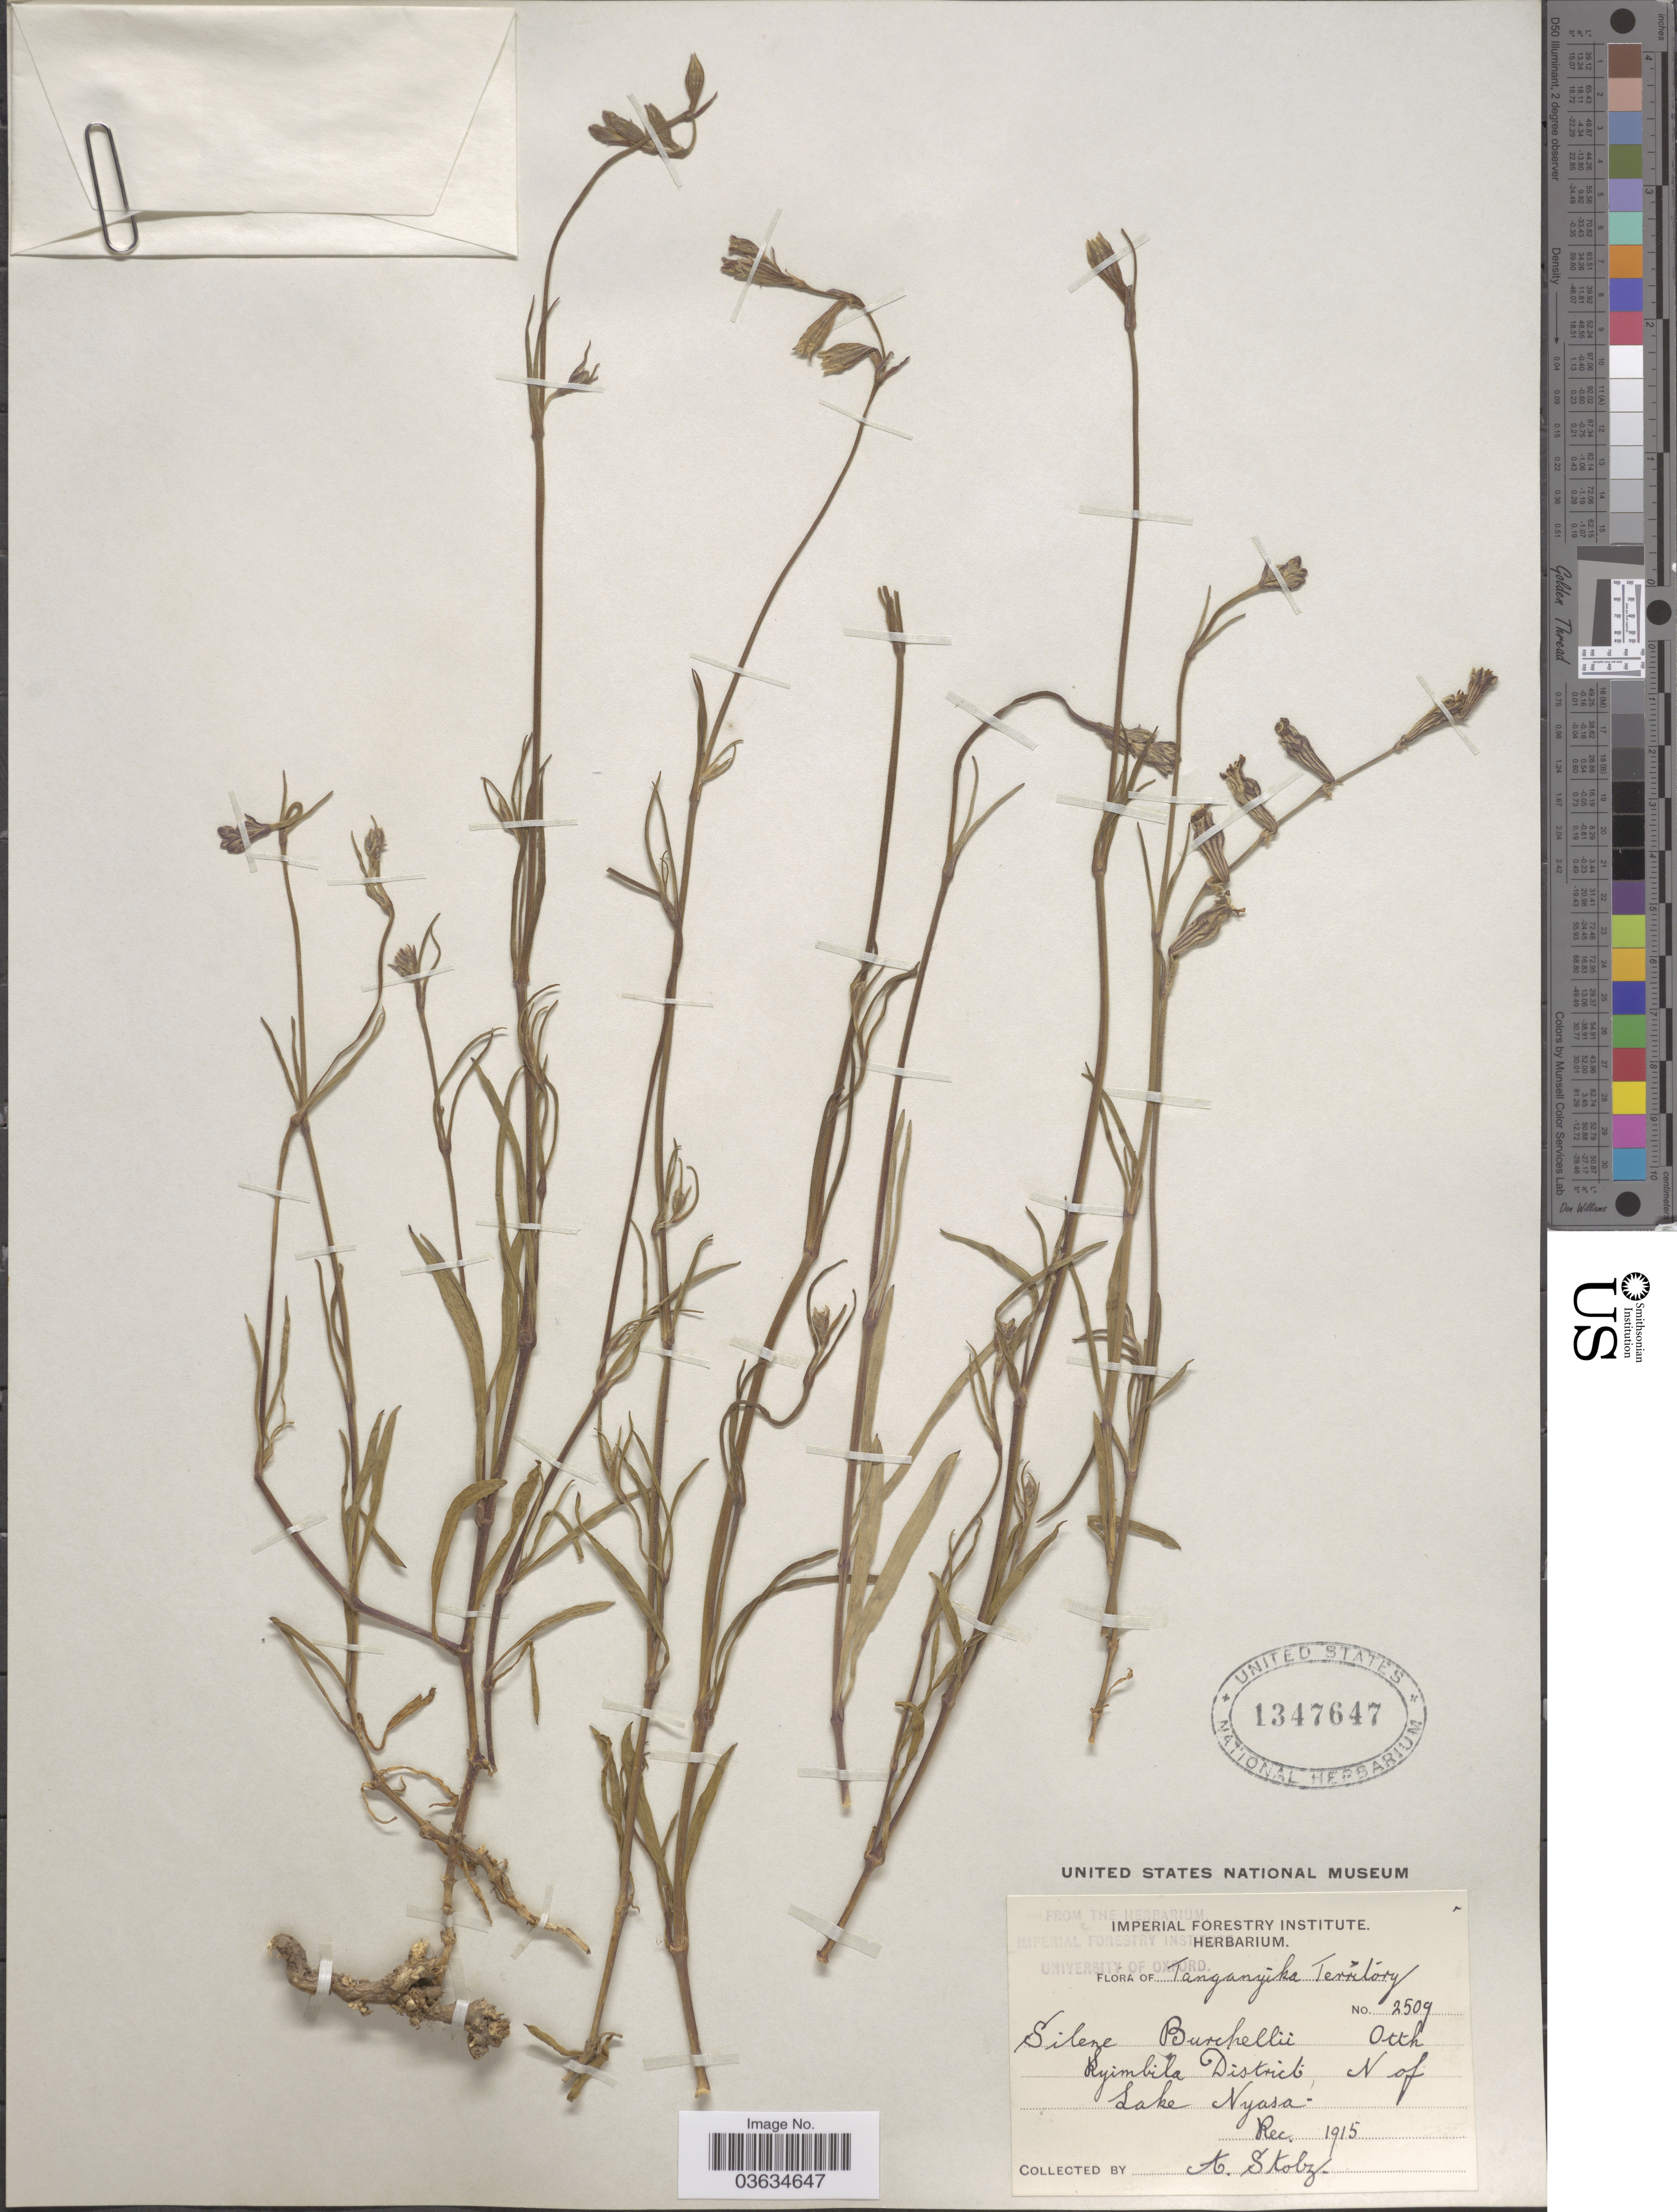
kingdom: Plantae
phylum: Tracheophyta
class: Magnoliopsida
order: Caryophyllales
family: Caryophyllaceae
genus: Silene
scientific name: Silene burchellii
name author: Otth ex DC.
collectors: A. Stolz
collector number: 2509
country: Tanzania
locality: Tanganyika Territory. Kyimbila District N of Lake Nyasa.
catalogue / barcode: US 1347647